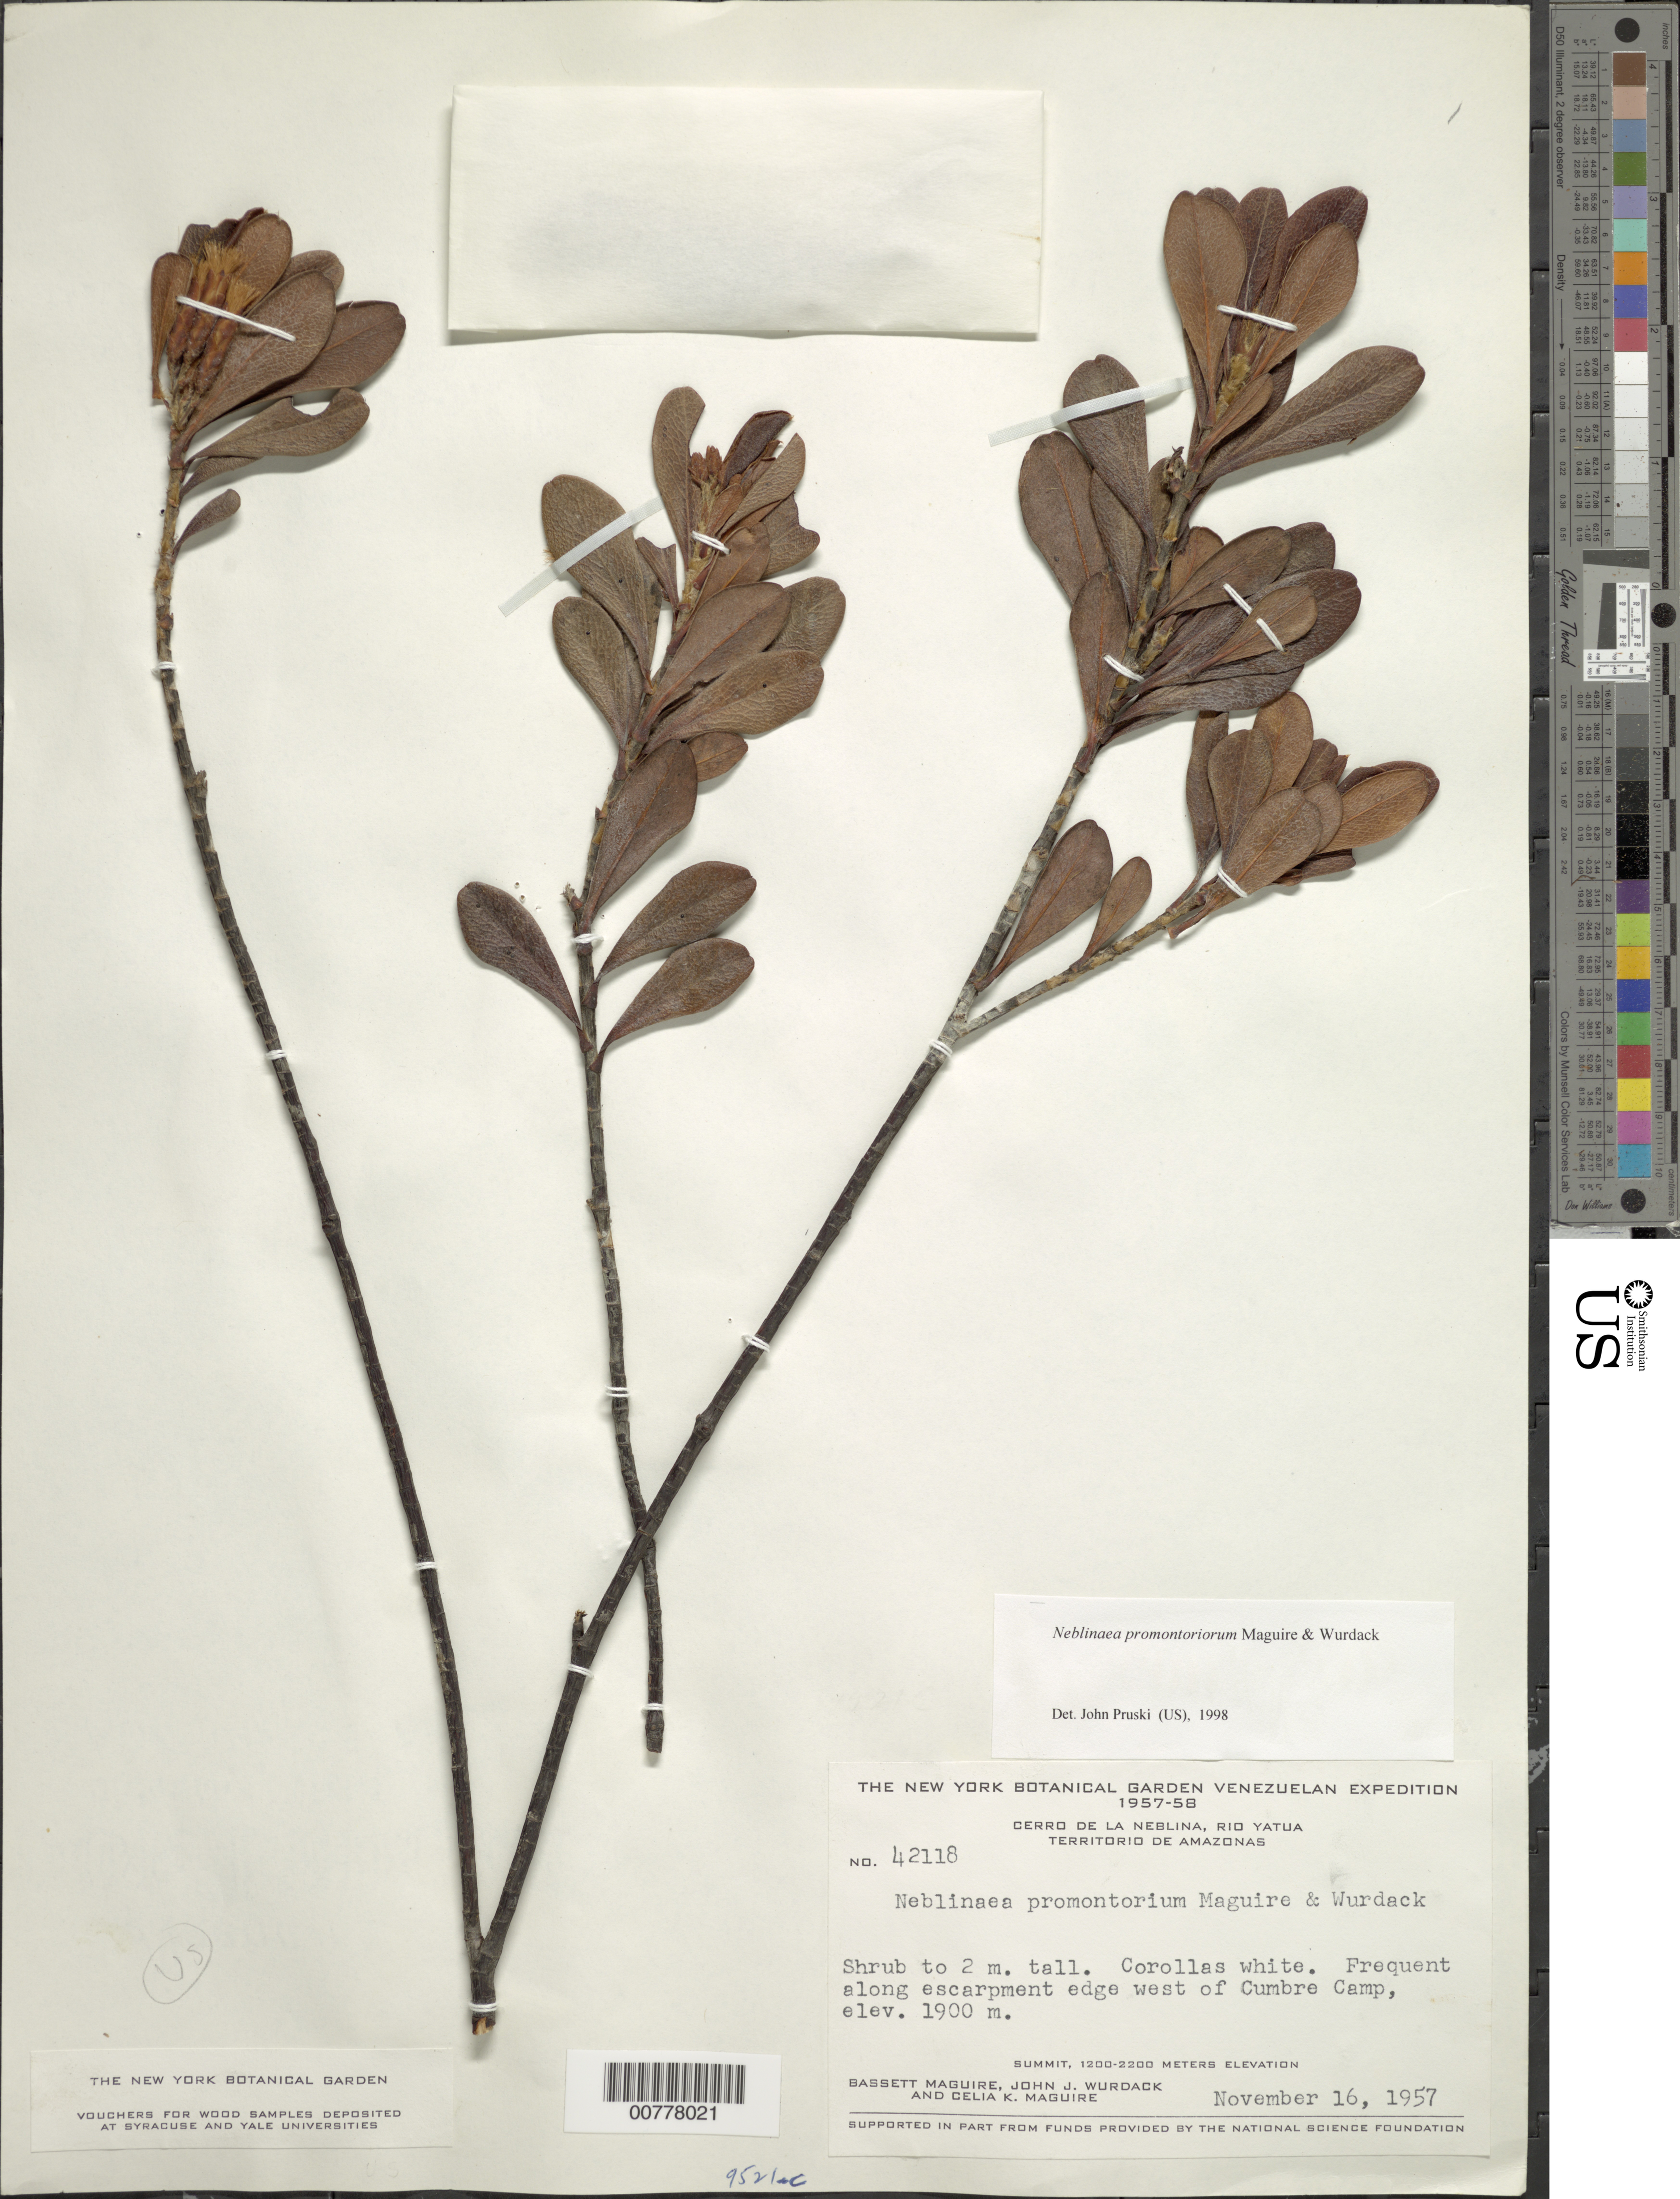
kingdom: Plantae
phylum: Tracheophyta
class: Magnoliopsida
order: Asterales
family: Asteraceae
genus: Neblinaea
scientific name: Neblinaea promontoriorum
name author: Maguire & Wurdack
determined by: Pruski, J. F.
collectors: B. Maguire, J. J. Wurdack & C. K. Maguire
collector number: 42118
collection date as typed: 16-Nov-57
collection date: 1957-11-16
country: Venezuela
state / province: Amazonas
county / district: Río Negro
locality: Cerro de la Neblina, Río Yatua, W of Cumbre Camp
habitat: Along escarpment edge west of Cumbre Camp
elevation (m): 1900